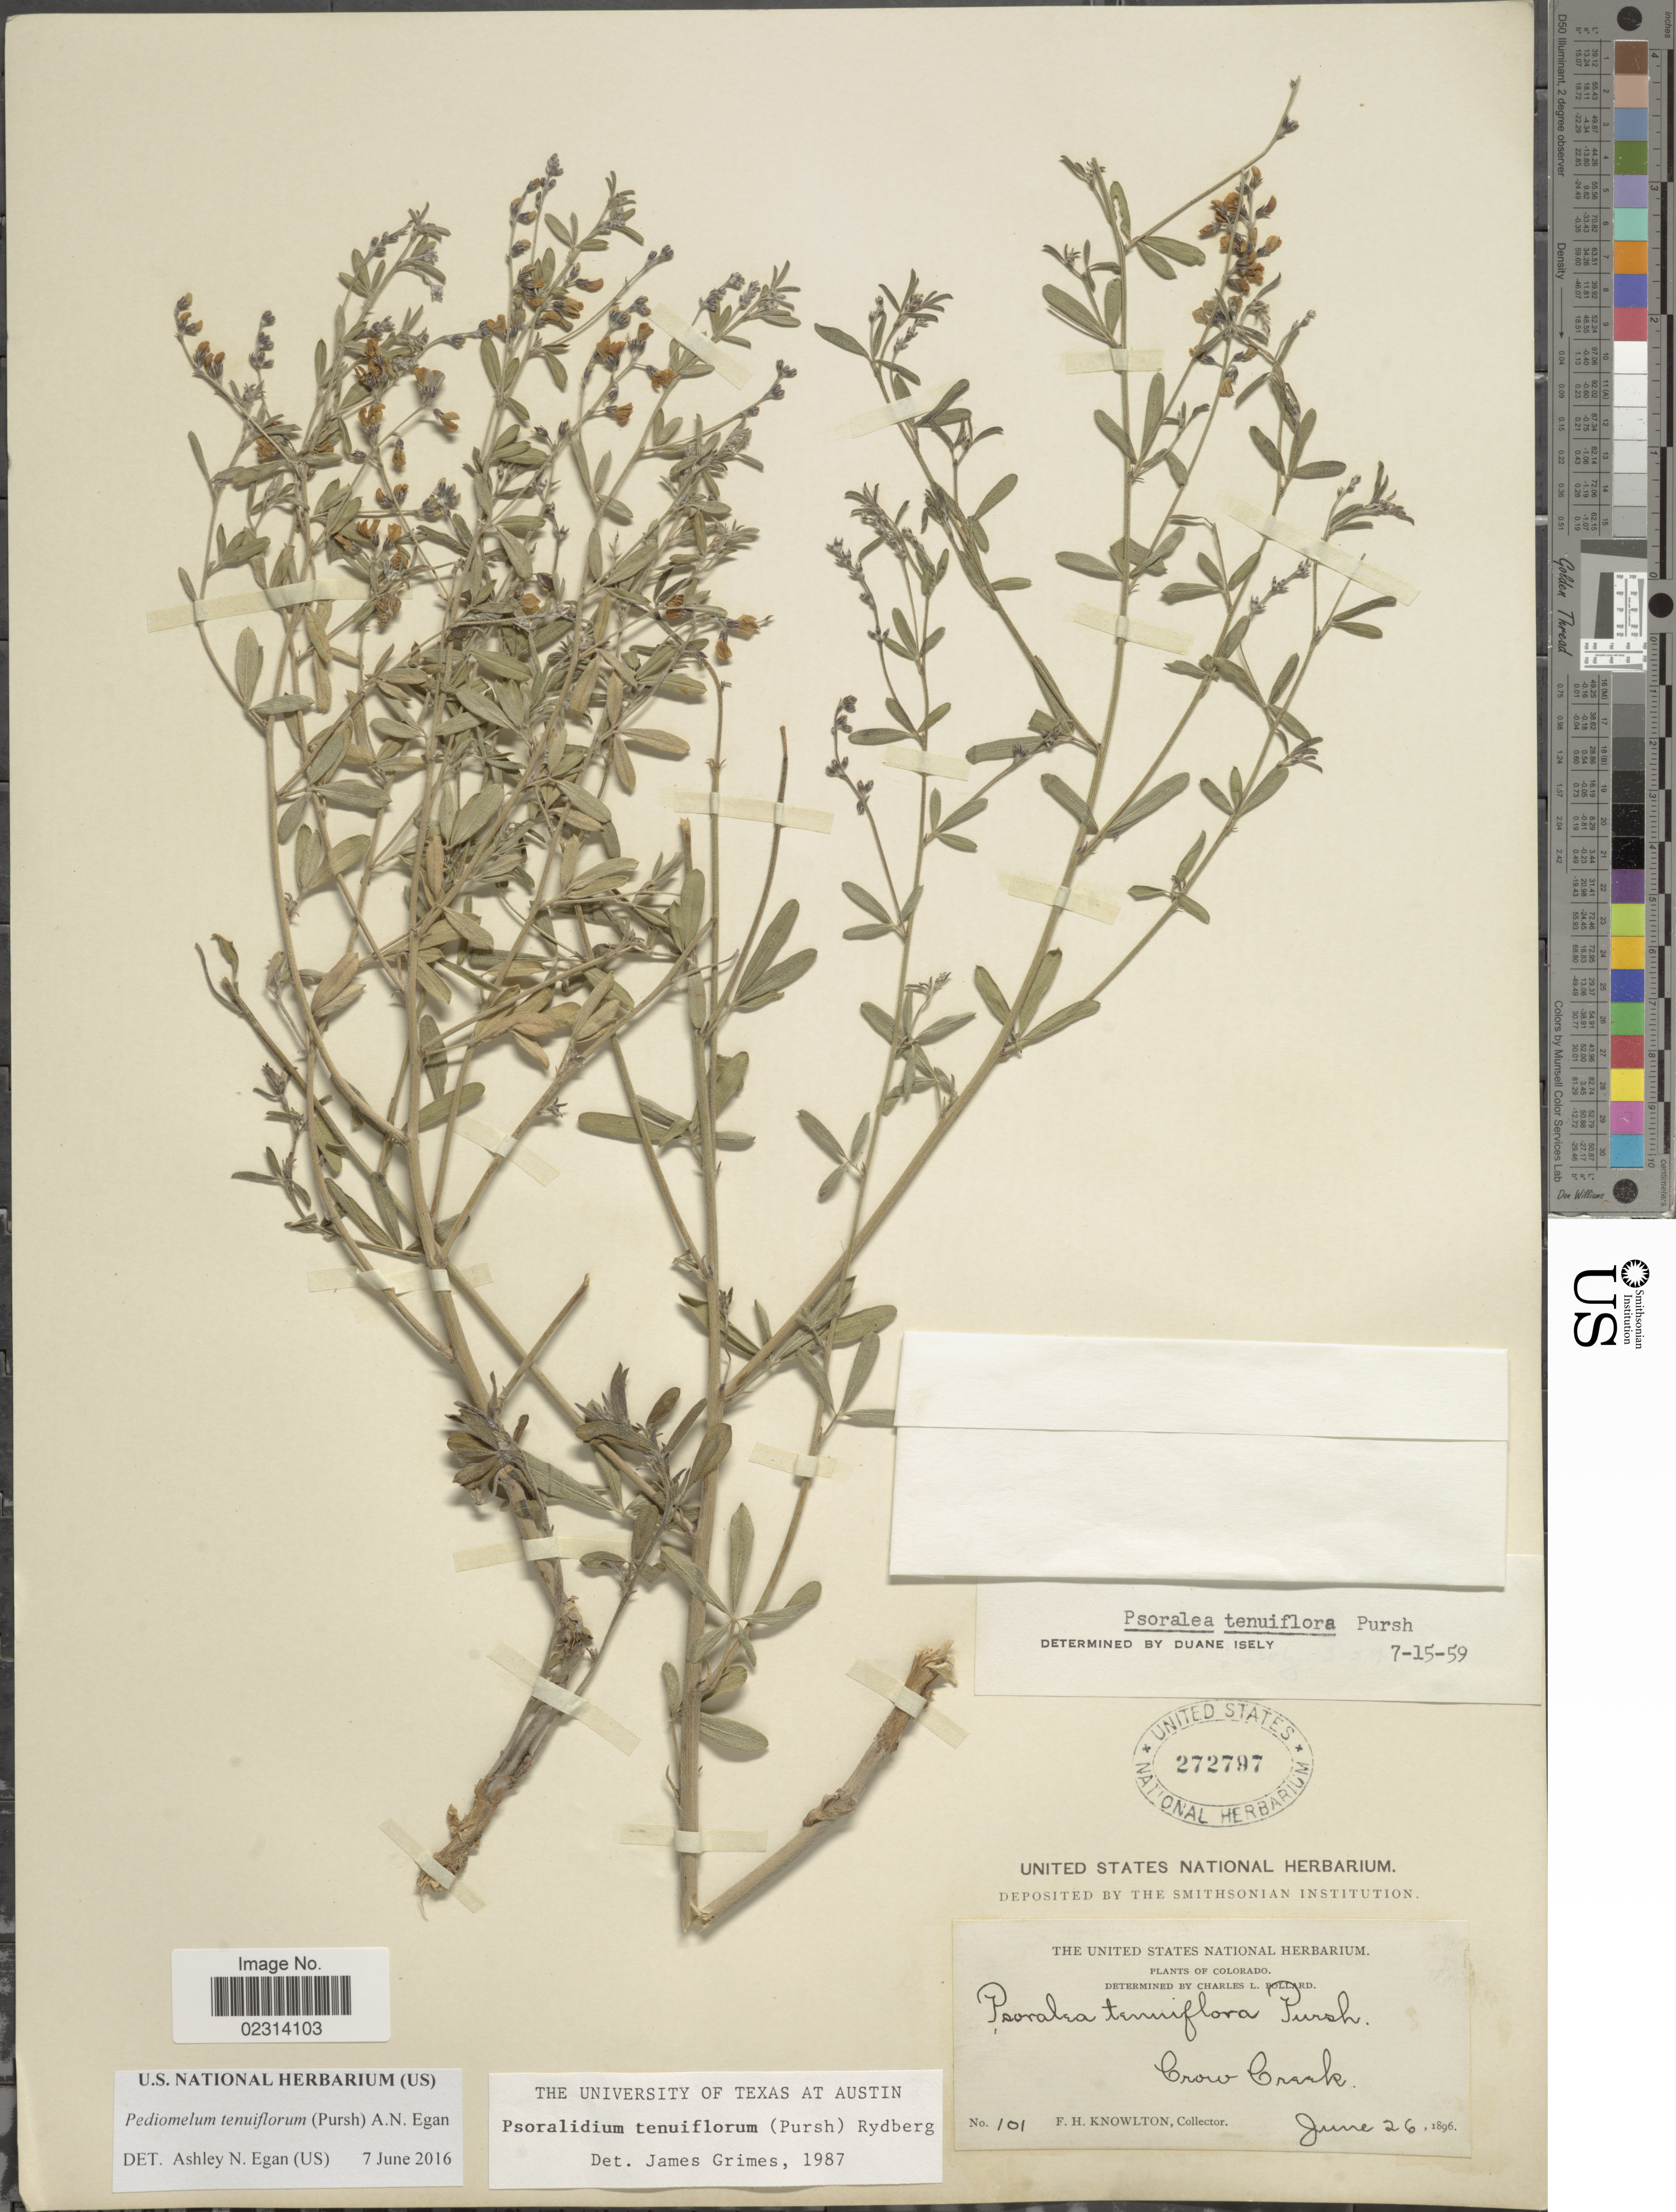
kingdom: Plantae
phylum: Tracheophyta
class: Magnoliopsida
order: Fabales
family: Fabaceae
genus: Psoralidium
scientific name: Psoralidium tenuiflorum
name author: (Pursh) Rydb.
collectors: F. H. Knowlton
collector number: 101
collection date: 1896-06-26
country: United States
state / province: Colorado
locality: Crow Creek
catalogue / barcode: US 272797